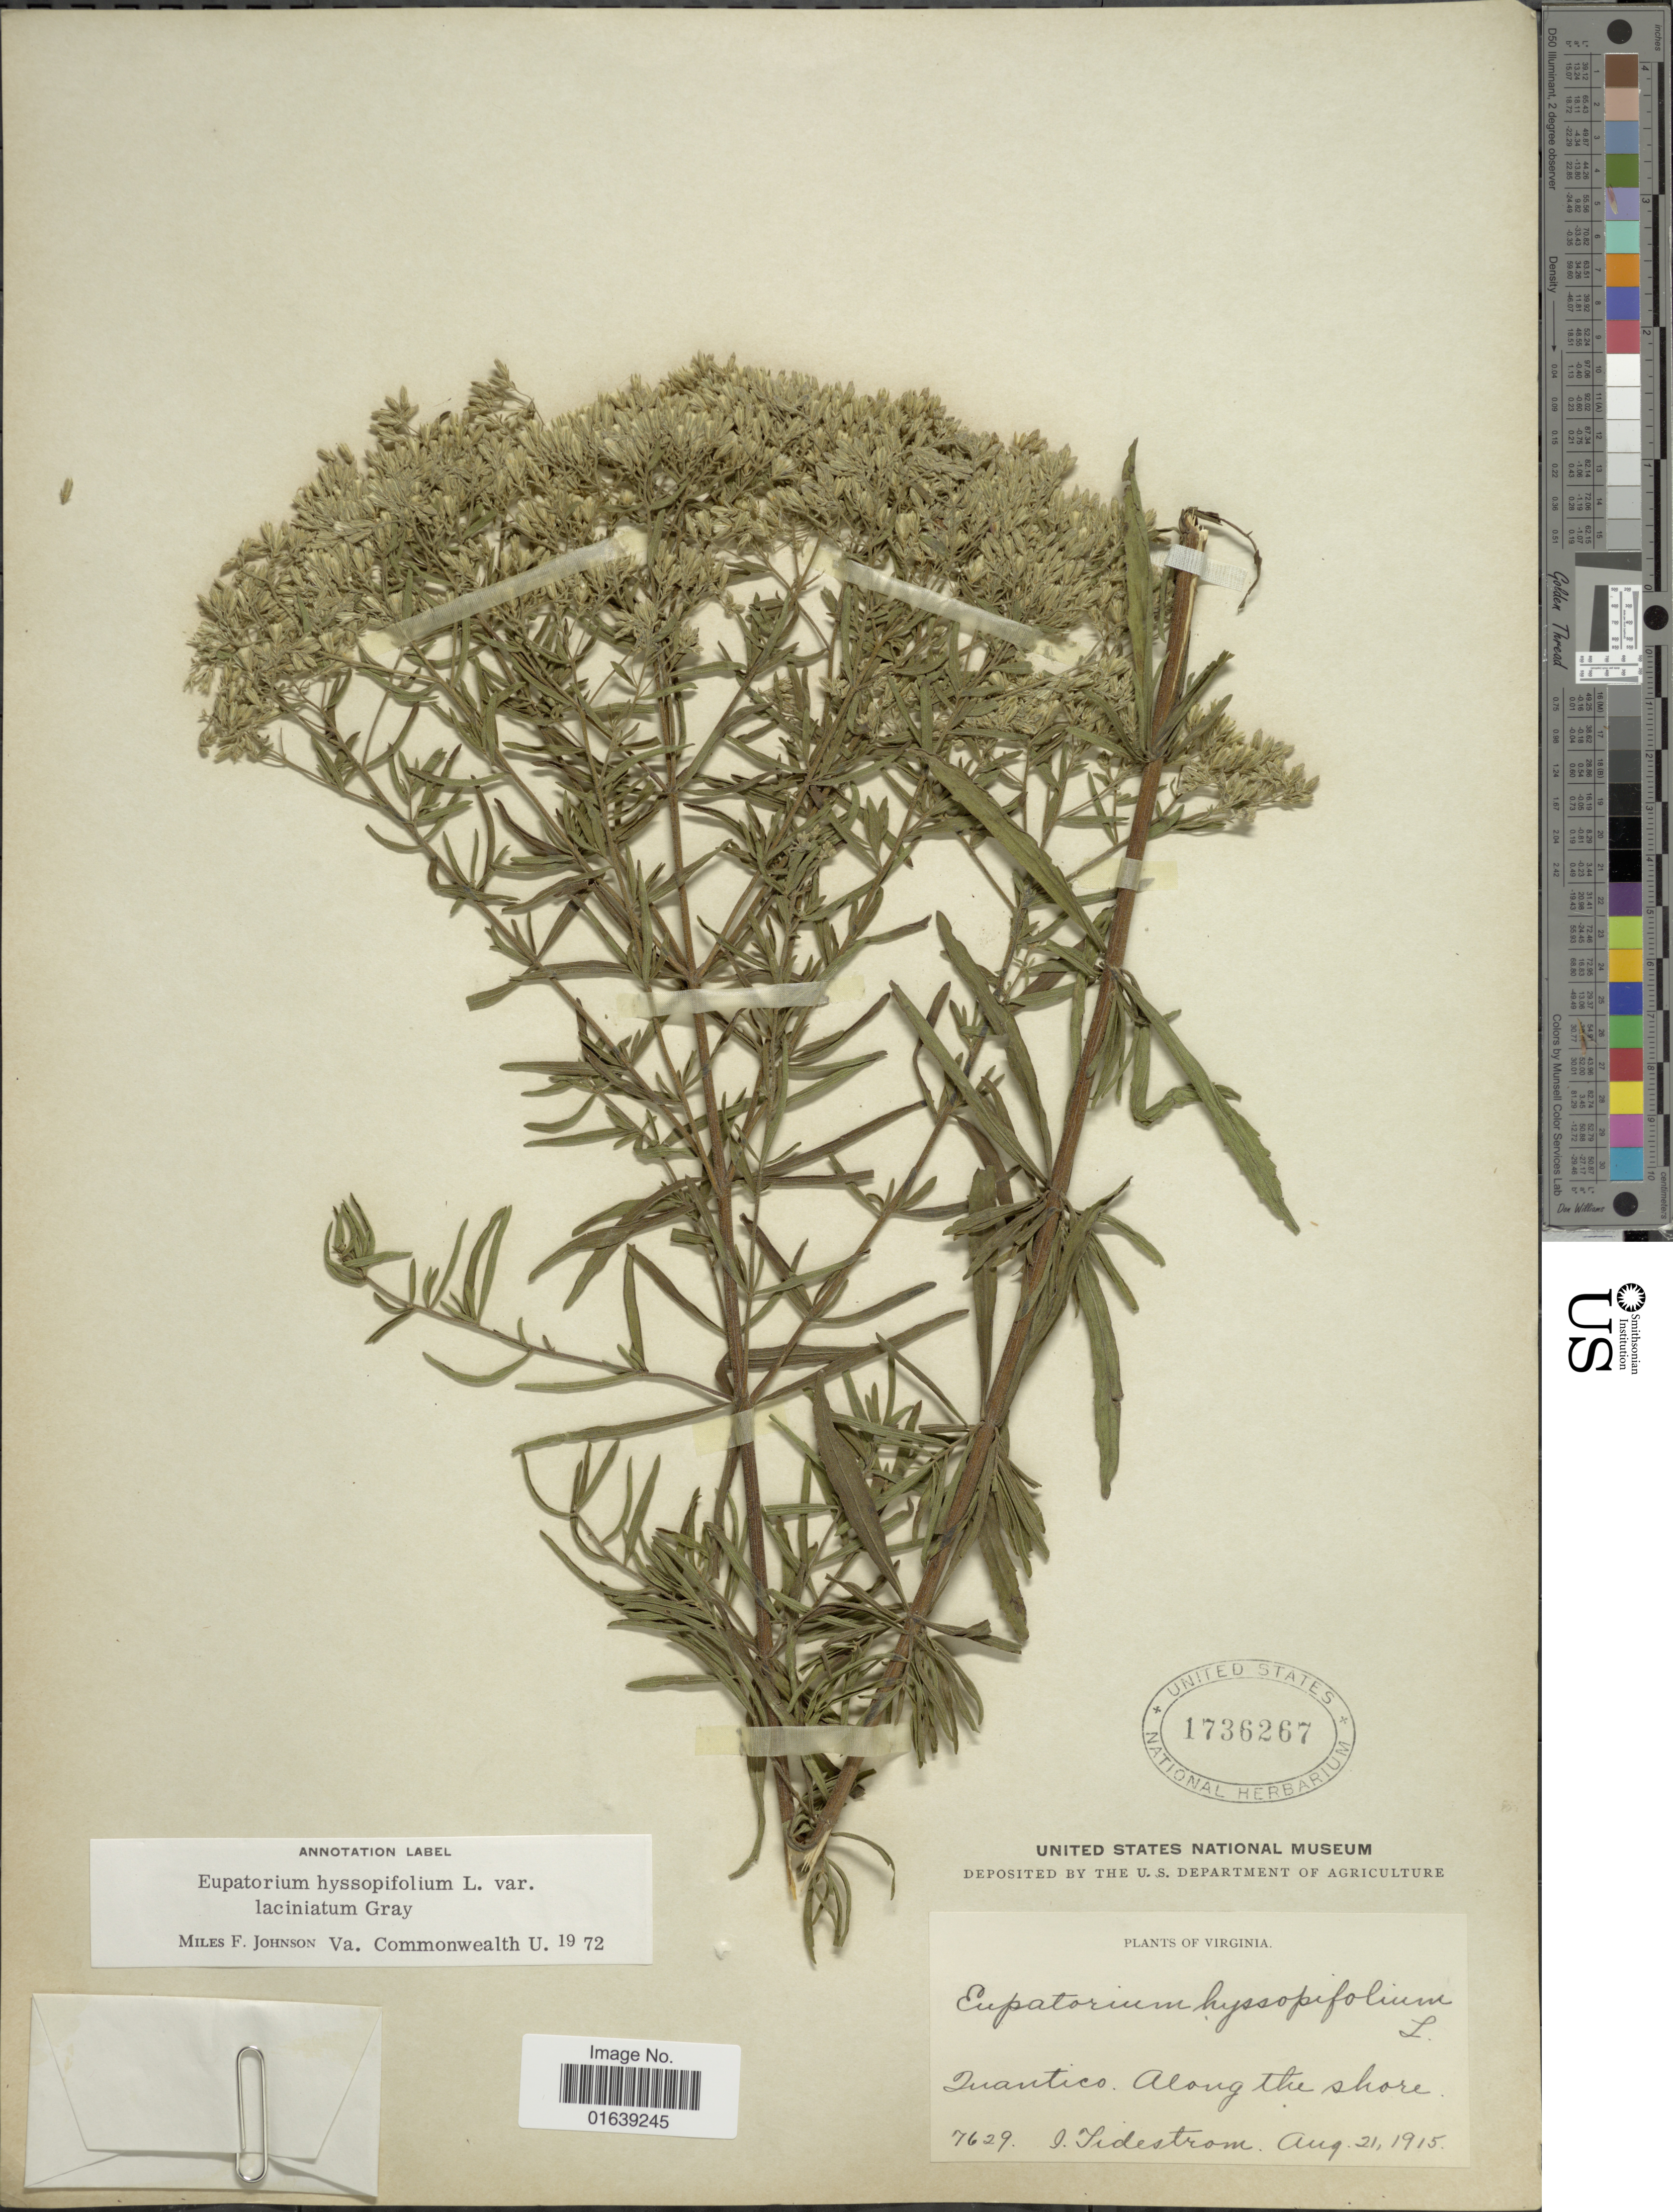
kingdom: Plantae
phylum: Tracheophyta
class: Magnoliopsida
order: Asterales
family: Asteraceae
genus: Eupatorium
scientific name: Eupatorium hyssopifolium var. laciniatum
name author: A. Gray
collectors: I. F. Tidestrom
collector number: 7629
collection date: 1915-08-21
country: United States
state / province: Virginia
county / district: Prince William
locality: Virginia. Quantico. Along the shore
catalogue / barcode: US 1736267